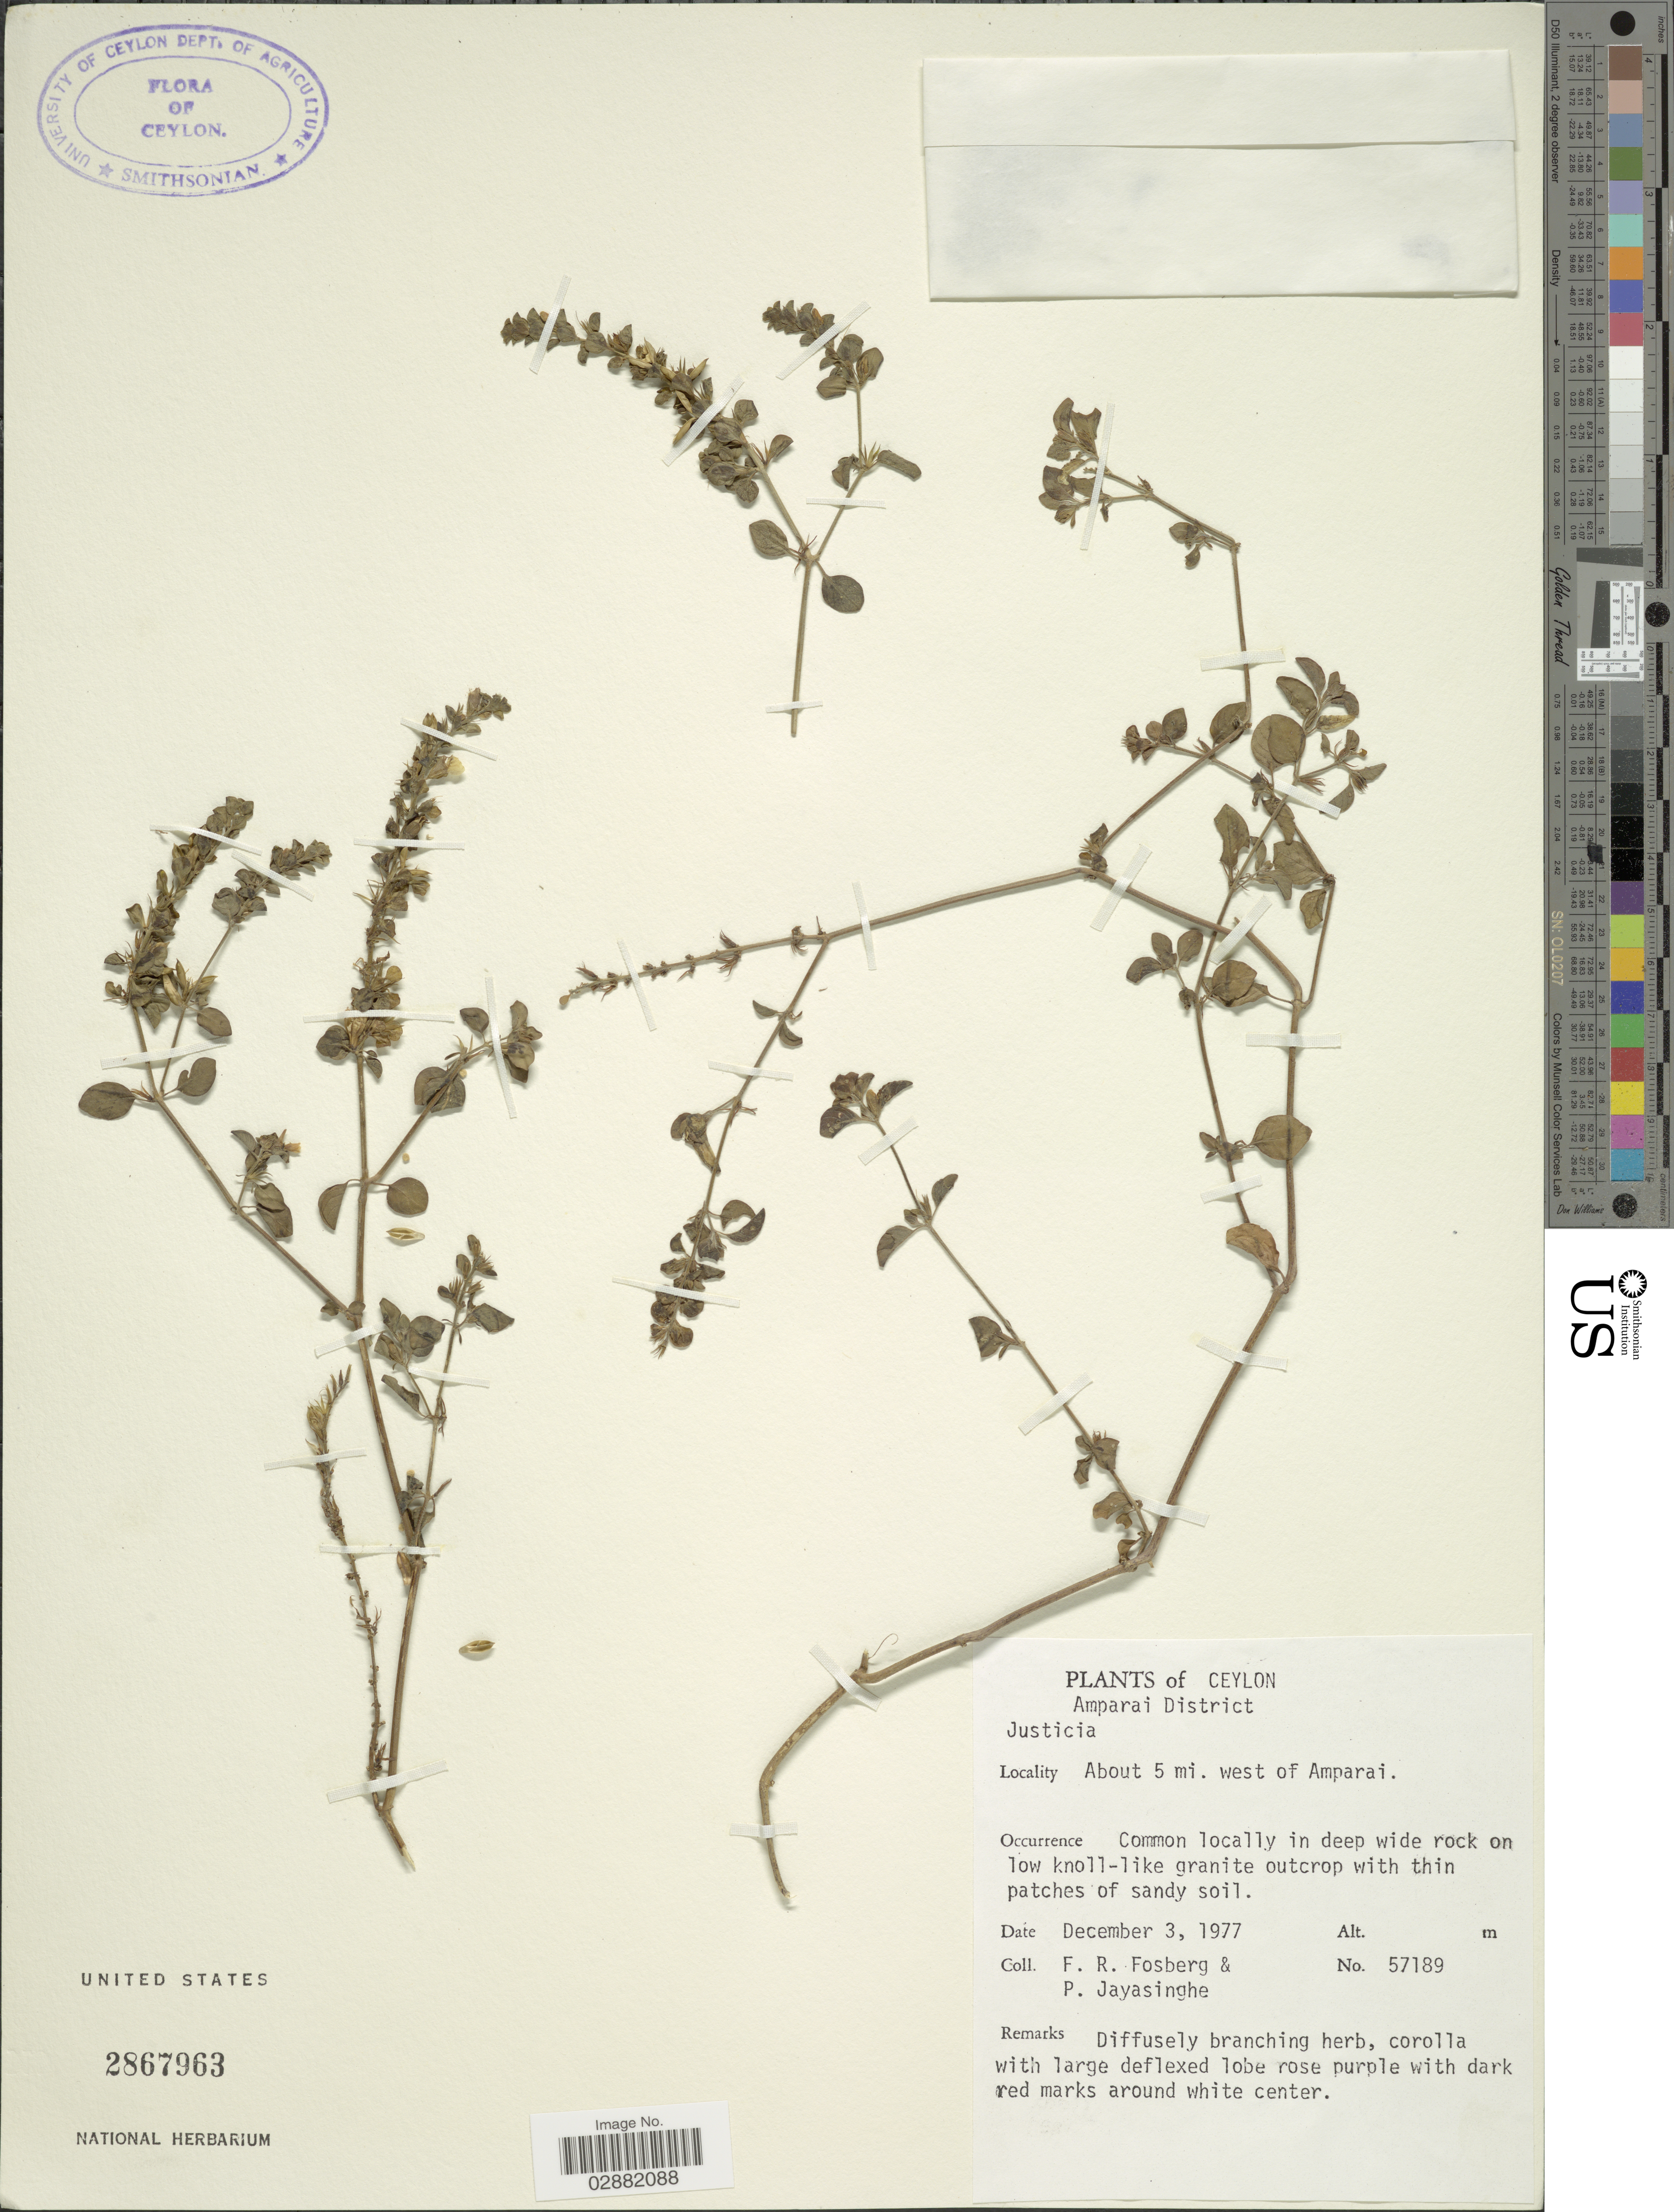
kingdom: Plantae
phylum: Tracheophyta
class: Magnoliopsida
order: Lamiales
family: Acanthaceae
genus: Justicia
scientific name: Justicia sp.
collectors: F. R. Fosberg & P. Jayasinghe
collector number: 57189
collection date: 1977-12-03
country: Sri Lanka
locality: Ceylon, Amparai District, About 5 mi. west of Amparai.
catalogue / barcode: US 2867963